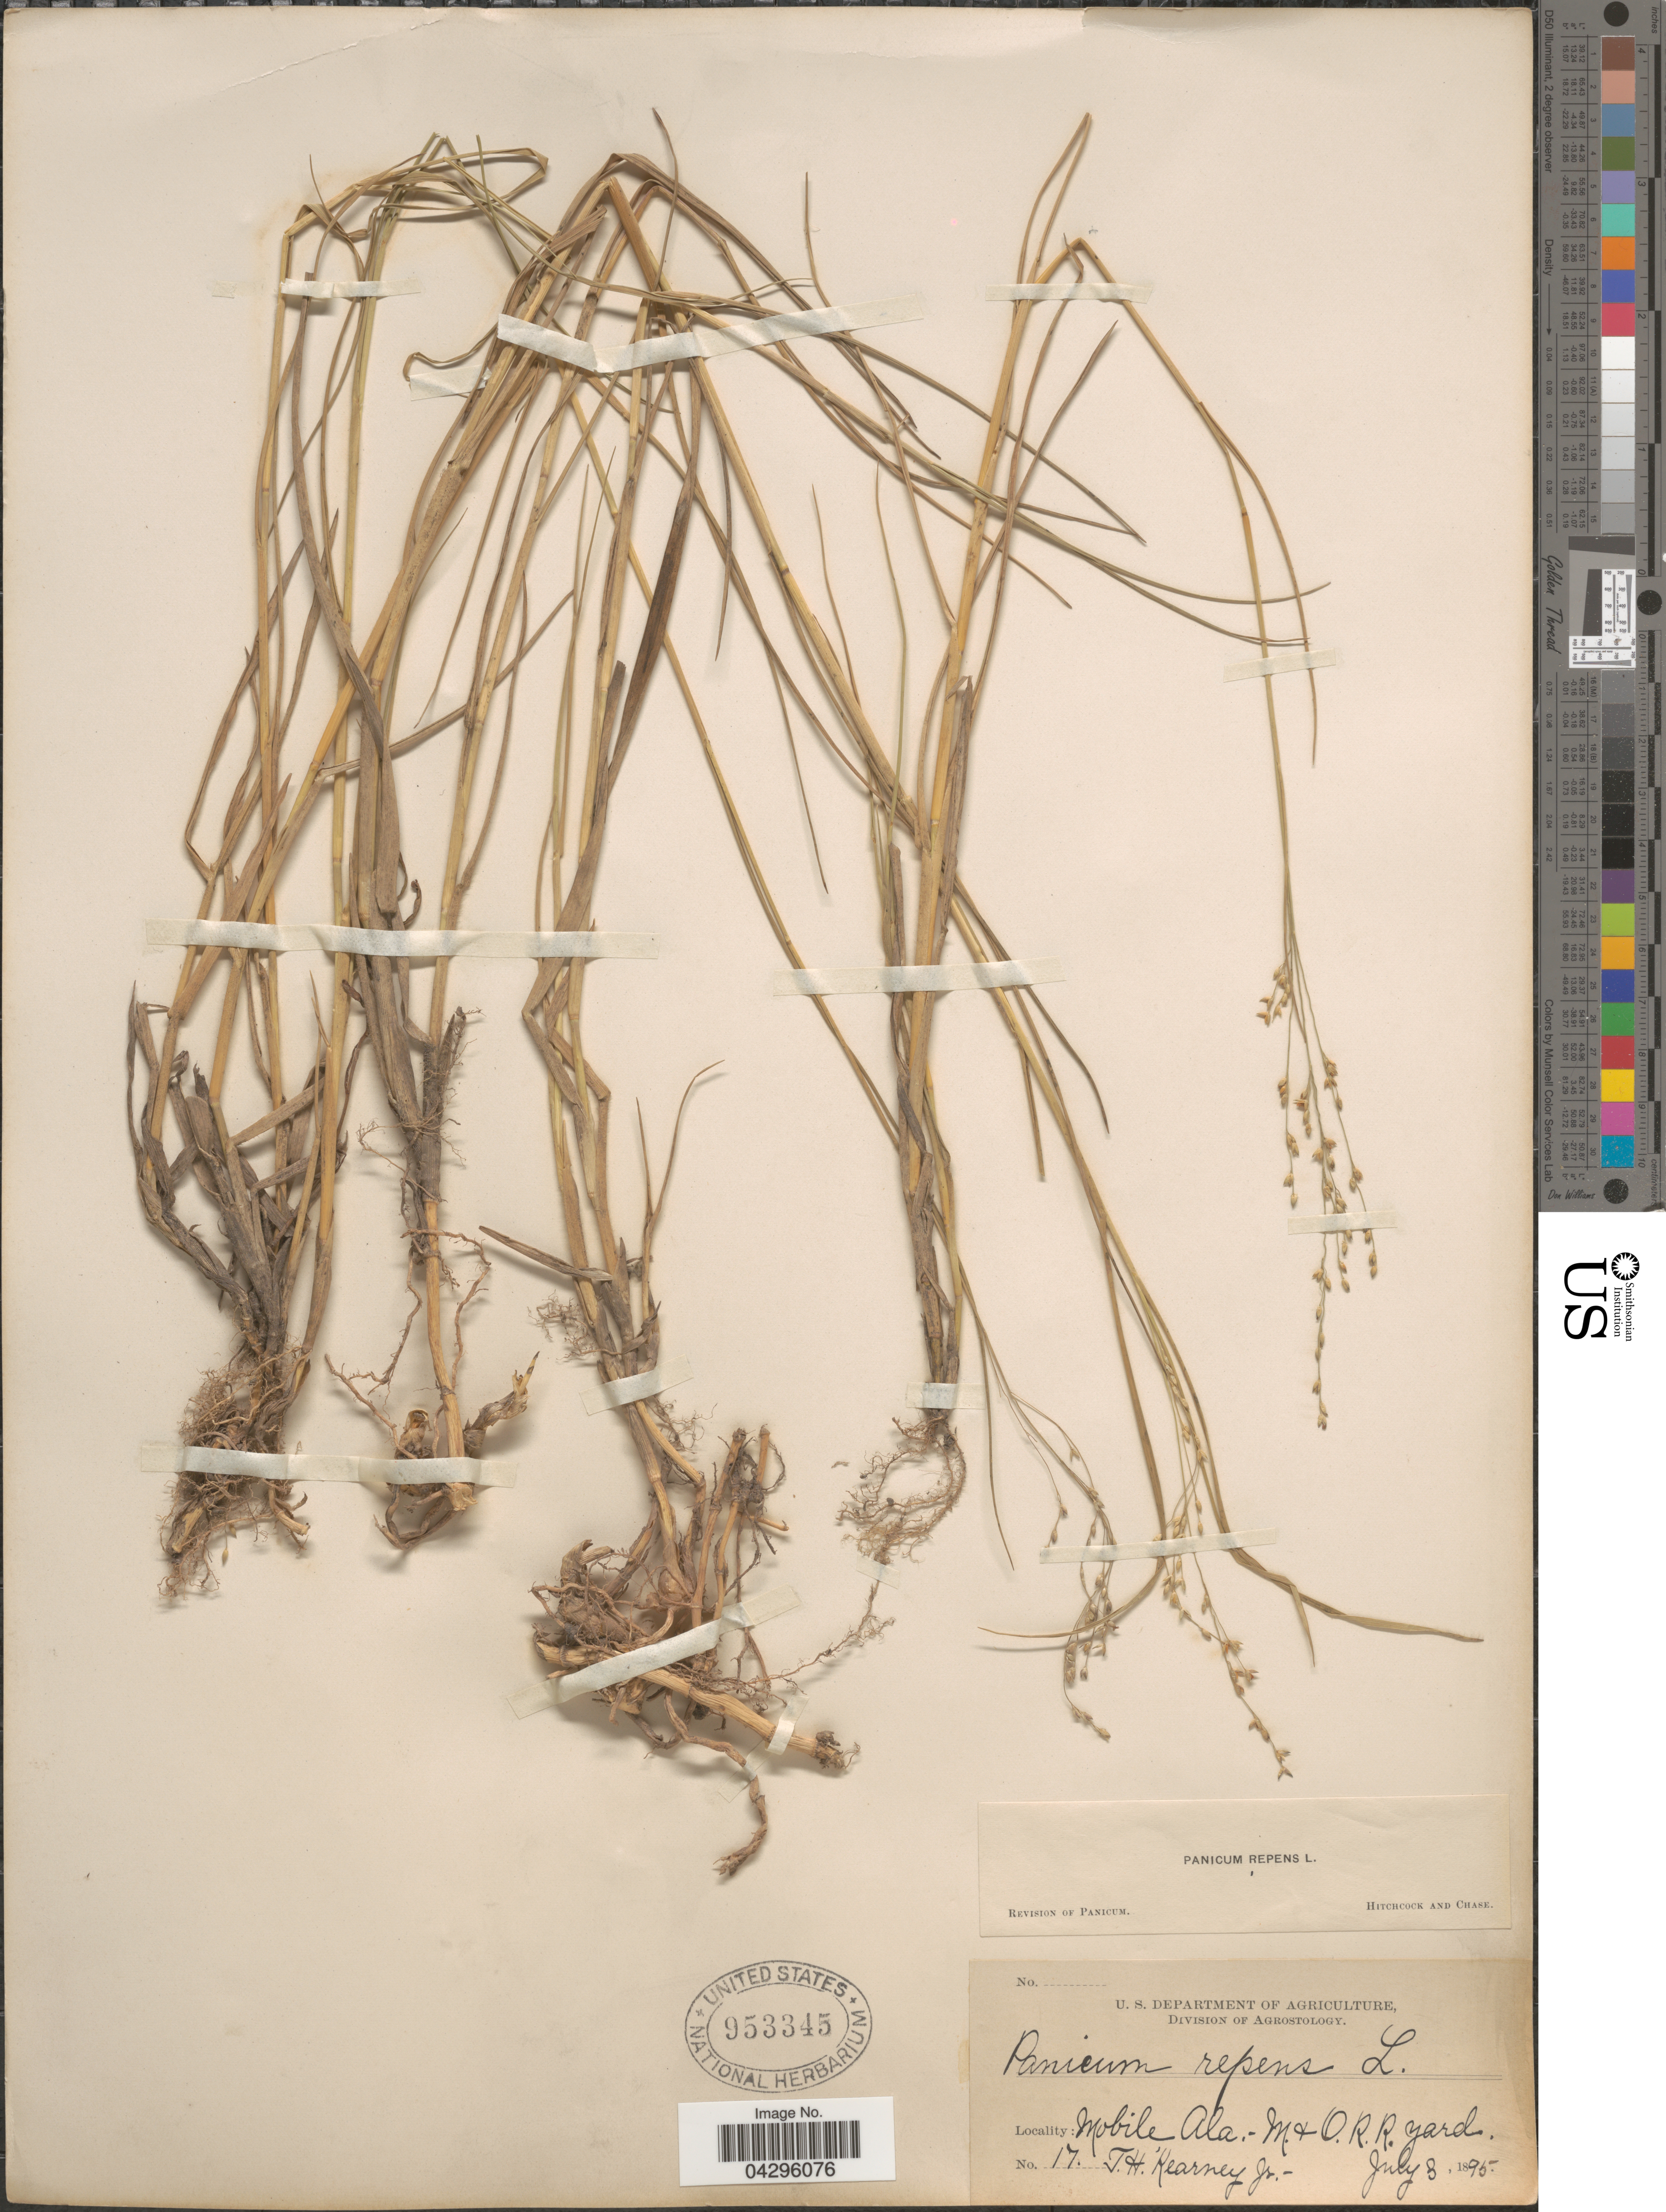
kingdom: Plantae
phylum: Tracheophyta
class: Liliopsida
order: Poales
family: Poaceae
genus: Panicum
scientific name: Panicum repens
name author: L.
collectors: T. H. Kearney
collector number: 17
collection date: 1895-07-03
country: United States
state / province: Alabama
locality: Mobile, M. & O. R.R. yard.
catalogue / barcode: US 953345